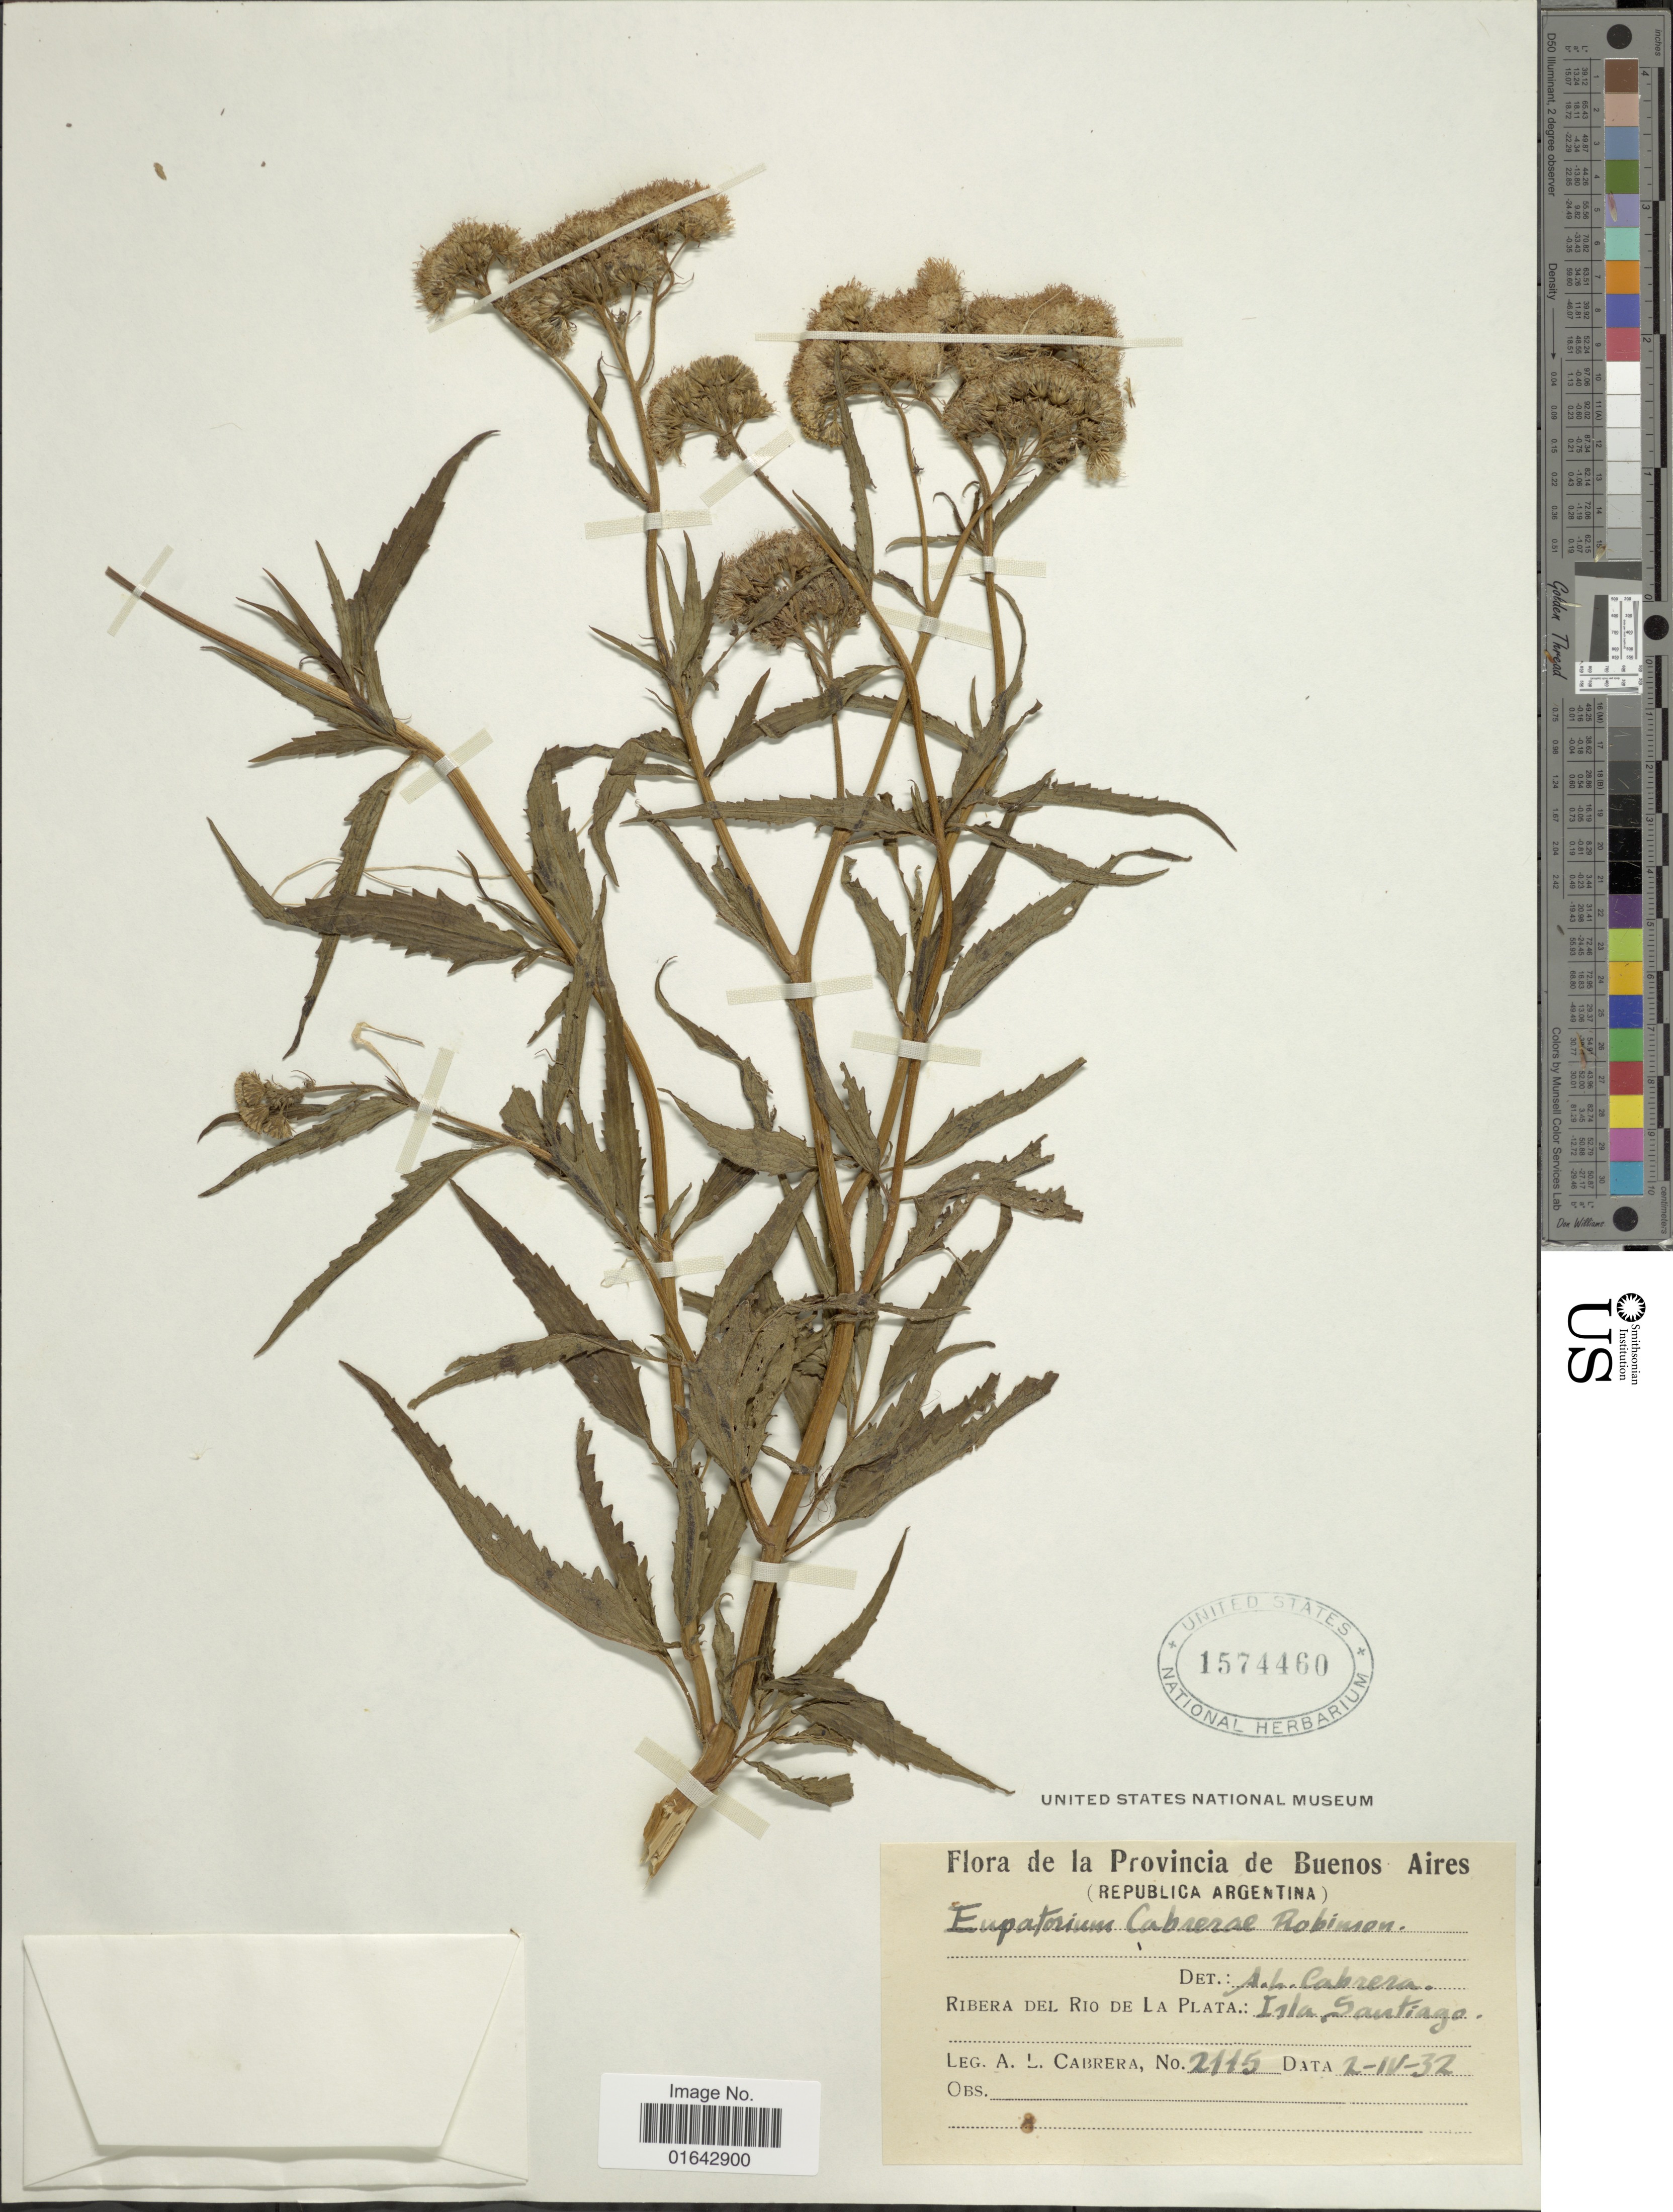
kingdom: Plantae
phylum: Tracheophyta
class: Magnoliopsida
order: Asterales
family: Asteraceae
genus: Barrosoa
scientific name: Barrosoa cabrerae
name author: (B.L. Rob.) R.M. King & H. Rob.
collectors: A. L. Cabrera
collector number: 2115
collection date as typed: Transcribed d/m/y: 2/4/32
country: Argentina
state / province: Buenos Aires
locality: Provincia de Buenos Aires. (Republica Argentina). Ribera del Rio de La Plata: Isla Santiago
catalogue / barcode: US 1574460